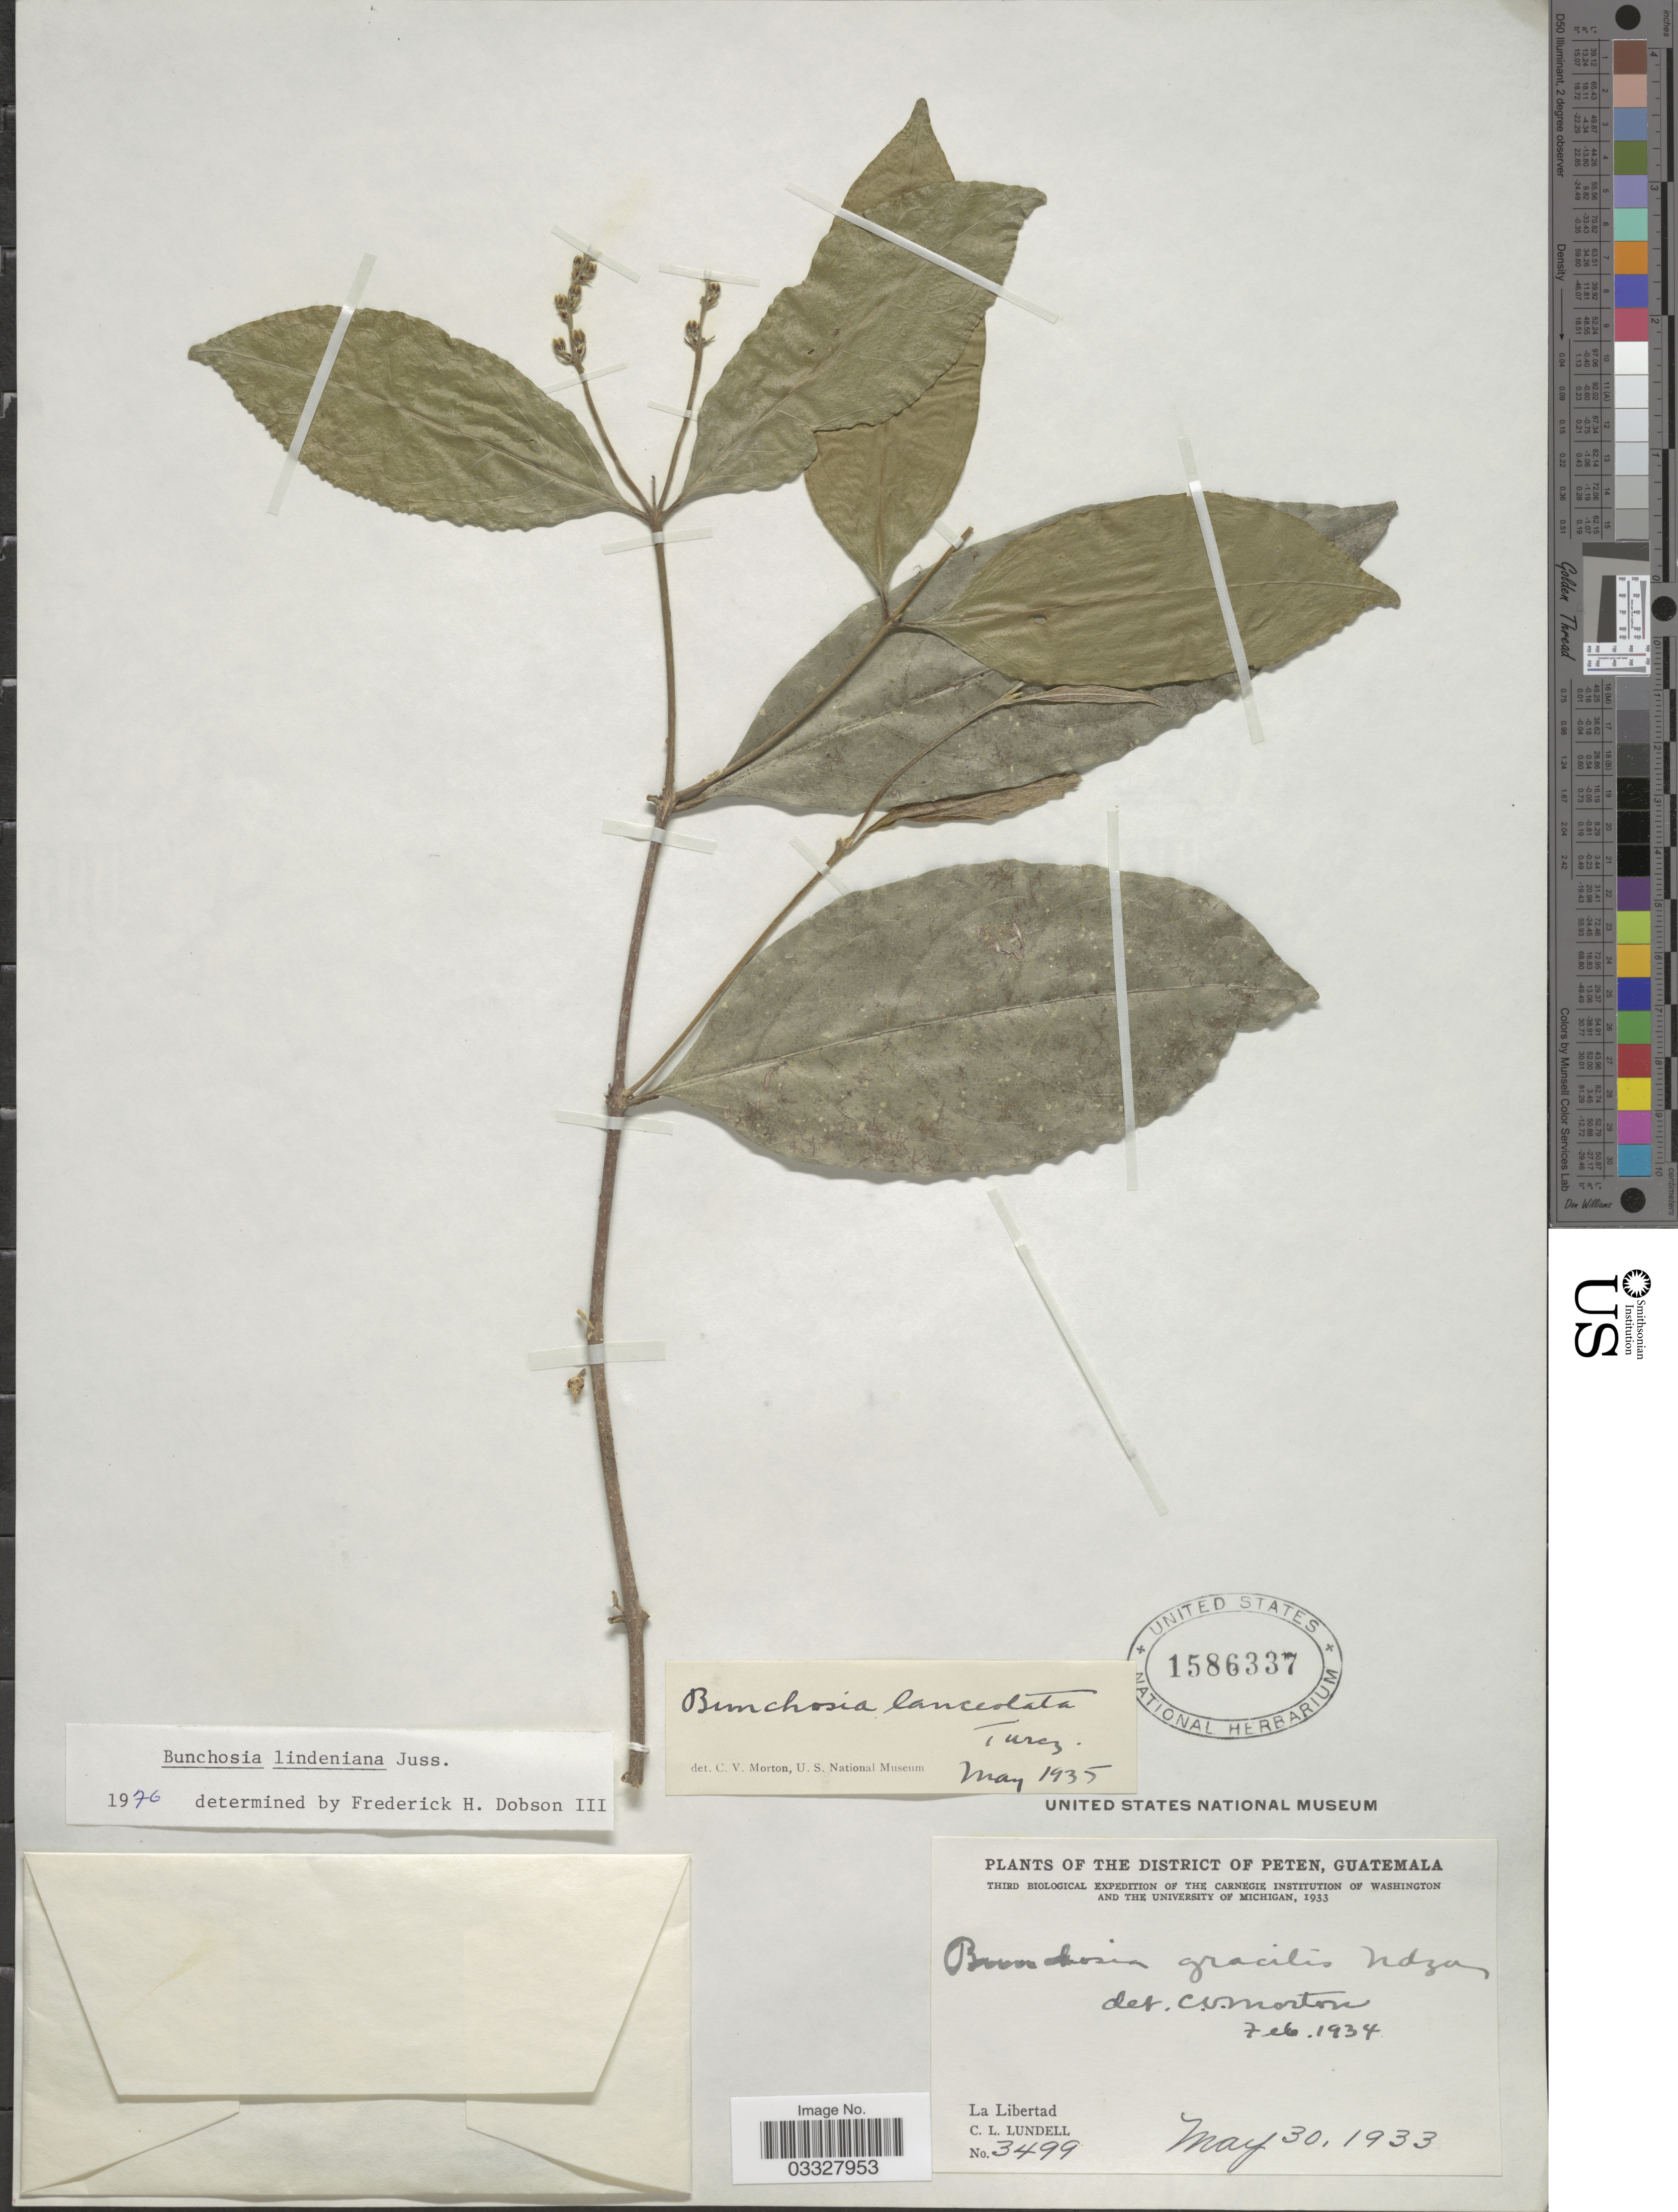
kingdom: Plantae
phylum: Tracheophyta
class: Magnoliopsida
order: Malpighiales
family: Malpighiaceae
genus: Bunchosia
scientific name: Bunchosia lindeniana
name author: A. Juss.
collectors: C. L. Lundell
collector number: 3499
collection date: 1933-05-30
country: Guatemala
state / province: El Petén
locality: The District of Peten. La Libertad.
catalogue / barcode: US 1586337